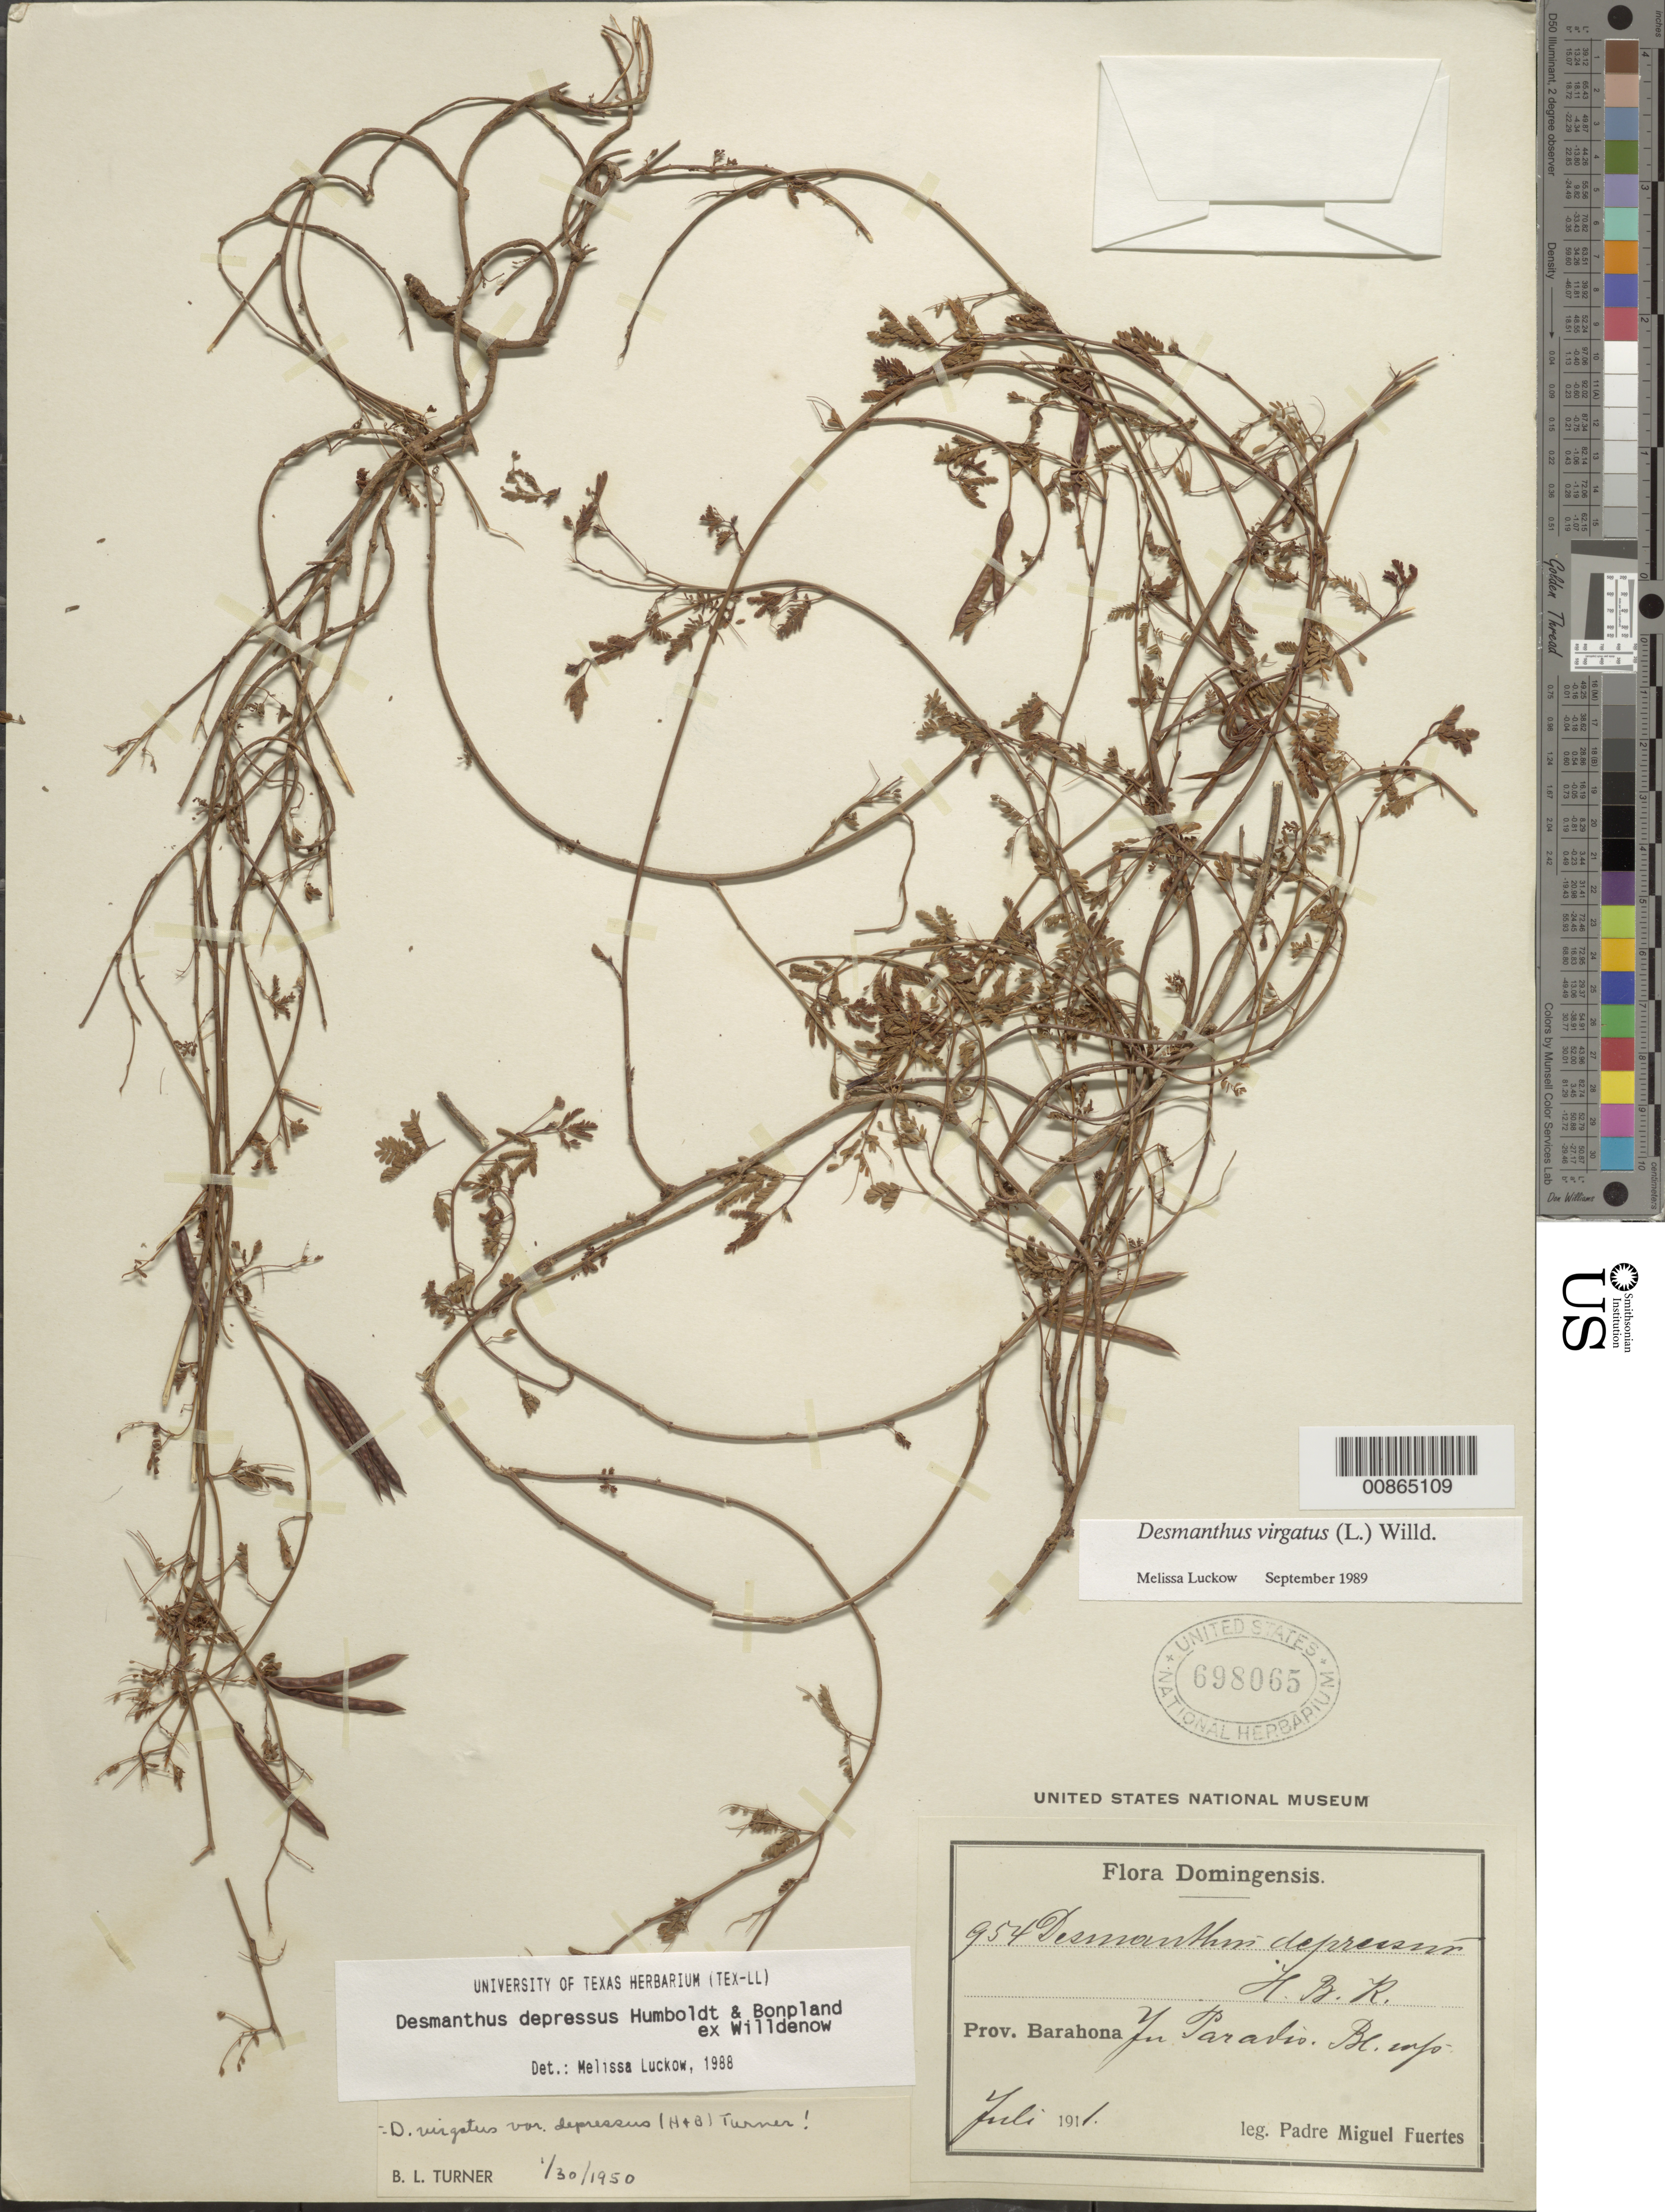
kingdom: Plantae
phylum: Tracheophyta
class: Magnoliopsida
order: Fabales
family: Fabaceae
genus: Desmanthus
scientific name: Desmanthus virgatus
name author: (L.) Willd.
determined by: Luckow, M. A.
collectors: M. D. Fuertes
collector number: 954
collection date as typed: Jul 1911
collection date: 1911-07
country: Dominican Republic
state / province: Barahona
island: Hispaniola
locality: In Paradis.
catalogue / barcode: US 698065